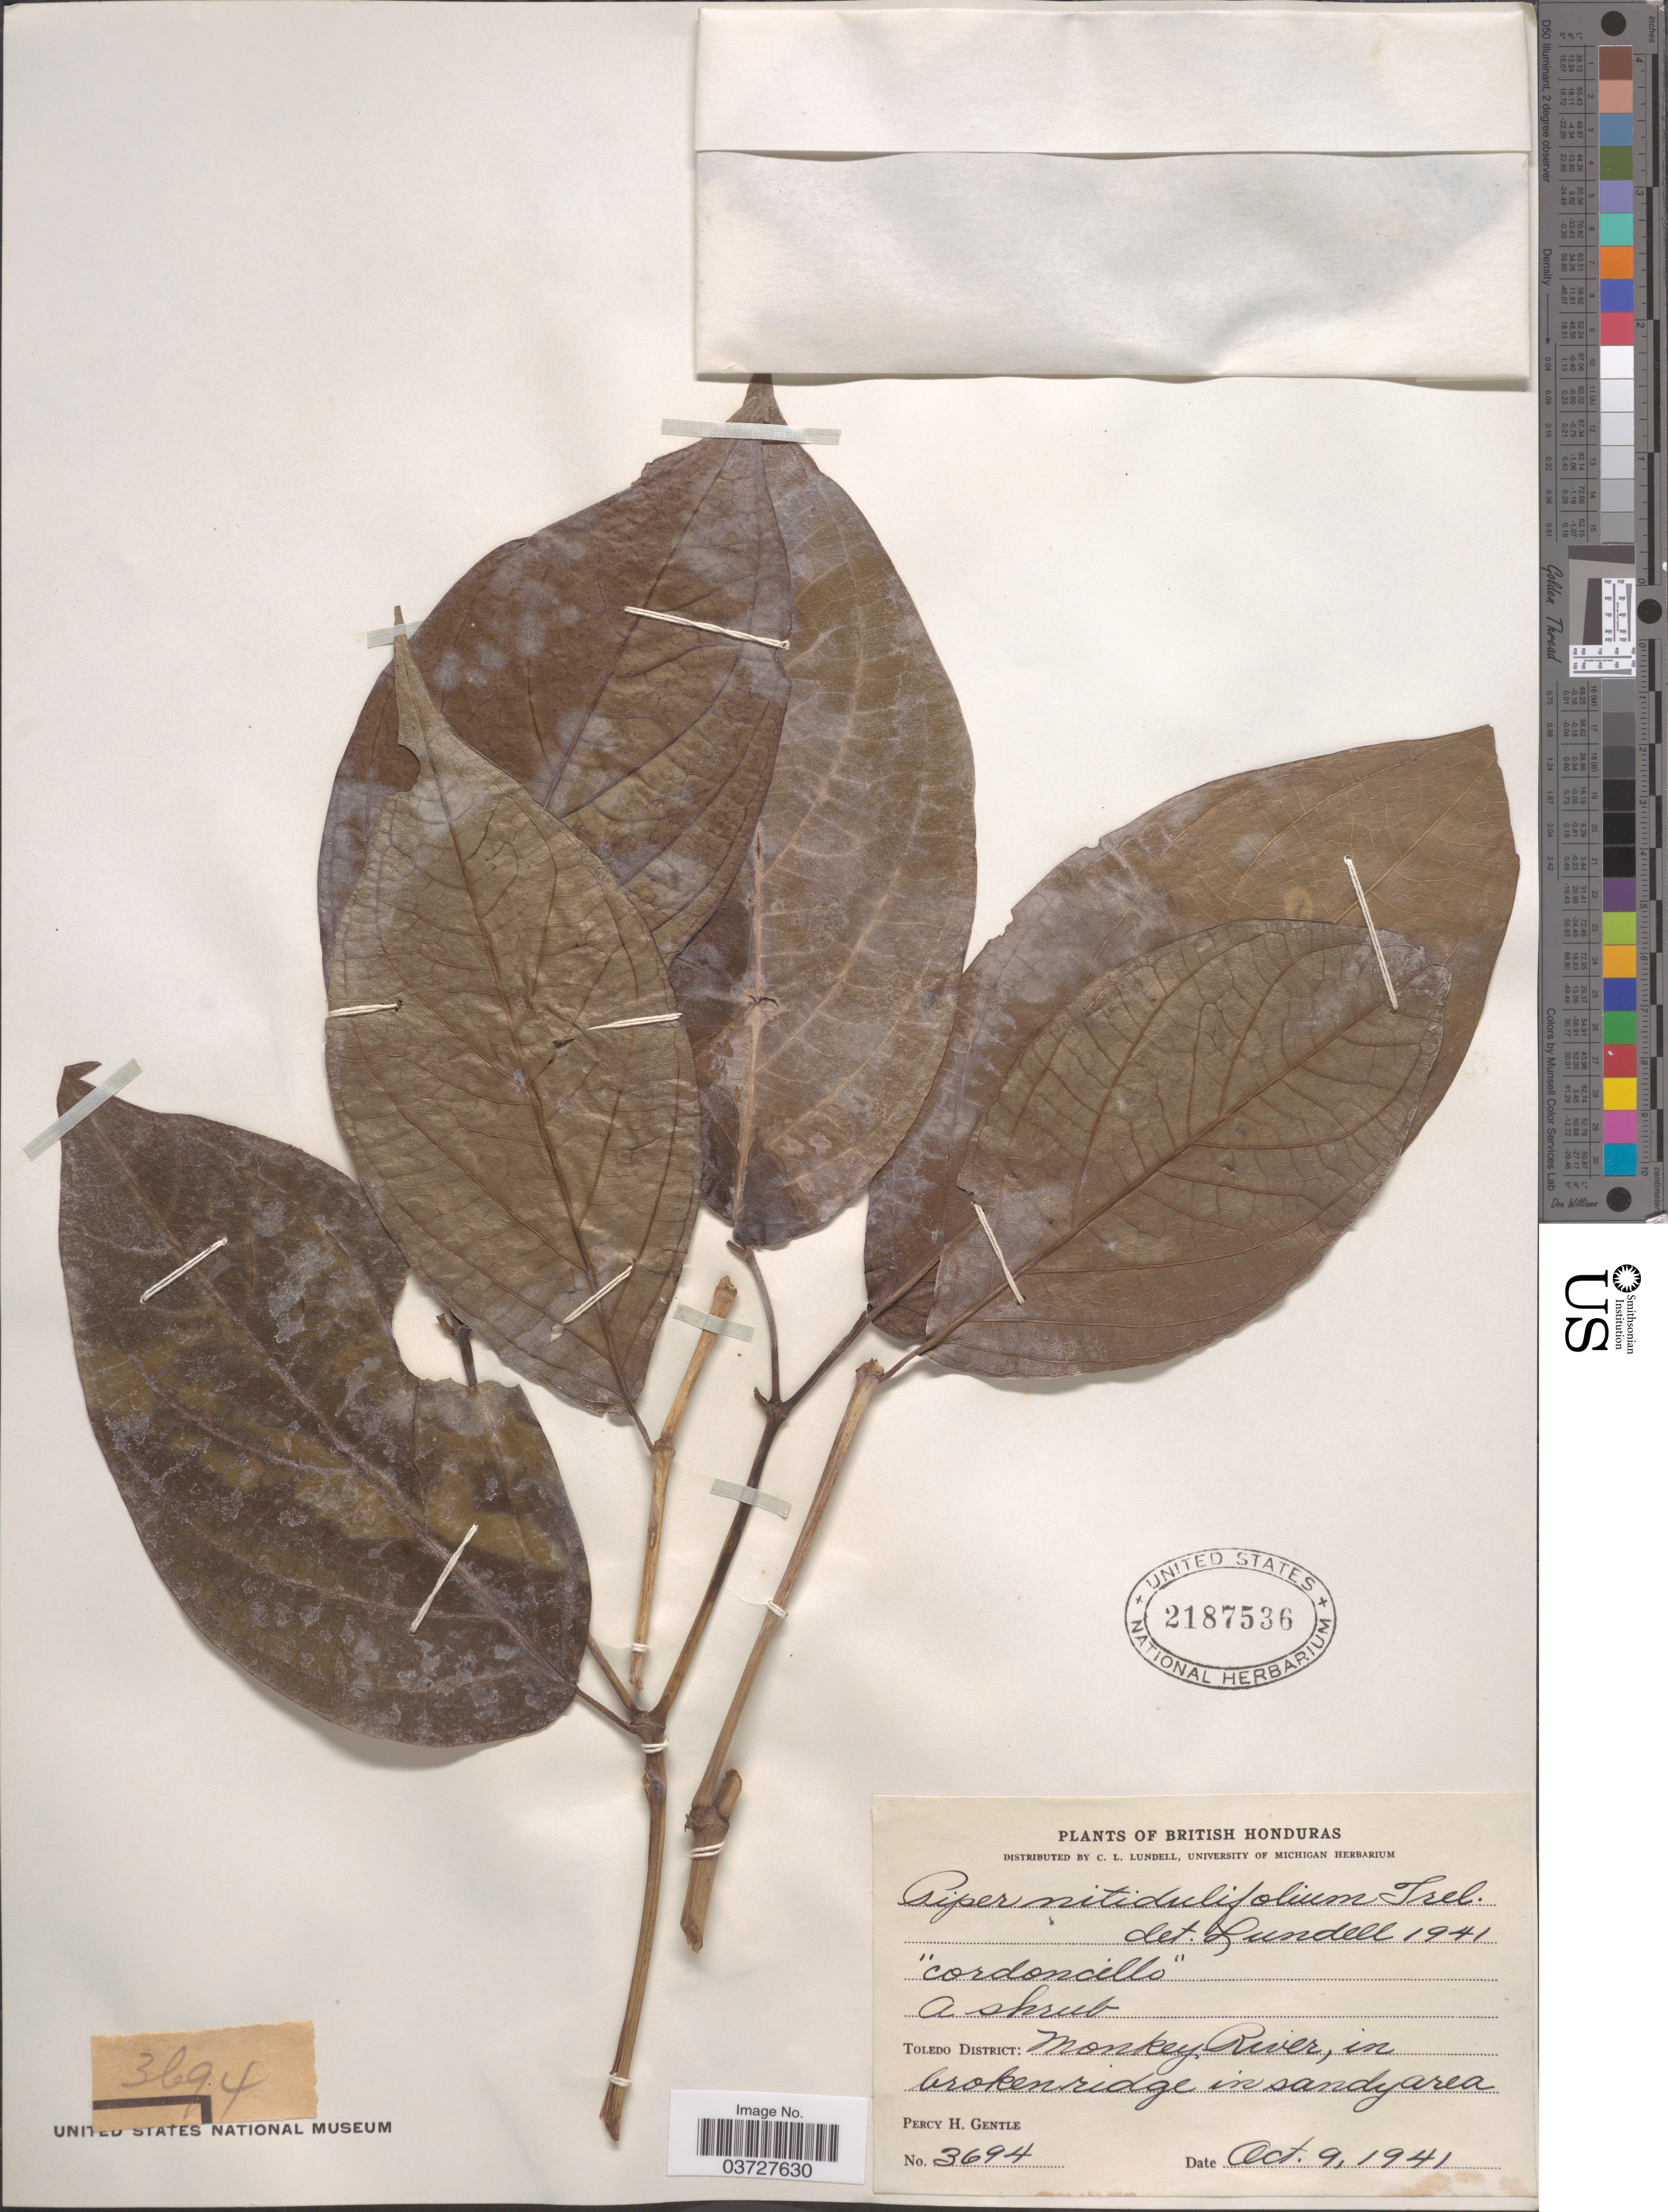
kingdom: Plantae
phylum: Tracheophyta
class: Magnoliopsida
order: Piperales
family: Piperaceae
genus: Piper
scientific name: Piper nitidulifolium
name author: Trel.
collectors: P. H. Gentle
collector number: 3694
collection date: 1941-10-09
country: Belize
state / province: Toledo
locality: British Honduras: Toledo District: Monkey River, in broken ridge in sandy area.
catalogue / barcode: US 2187536